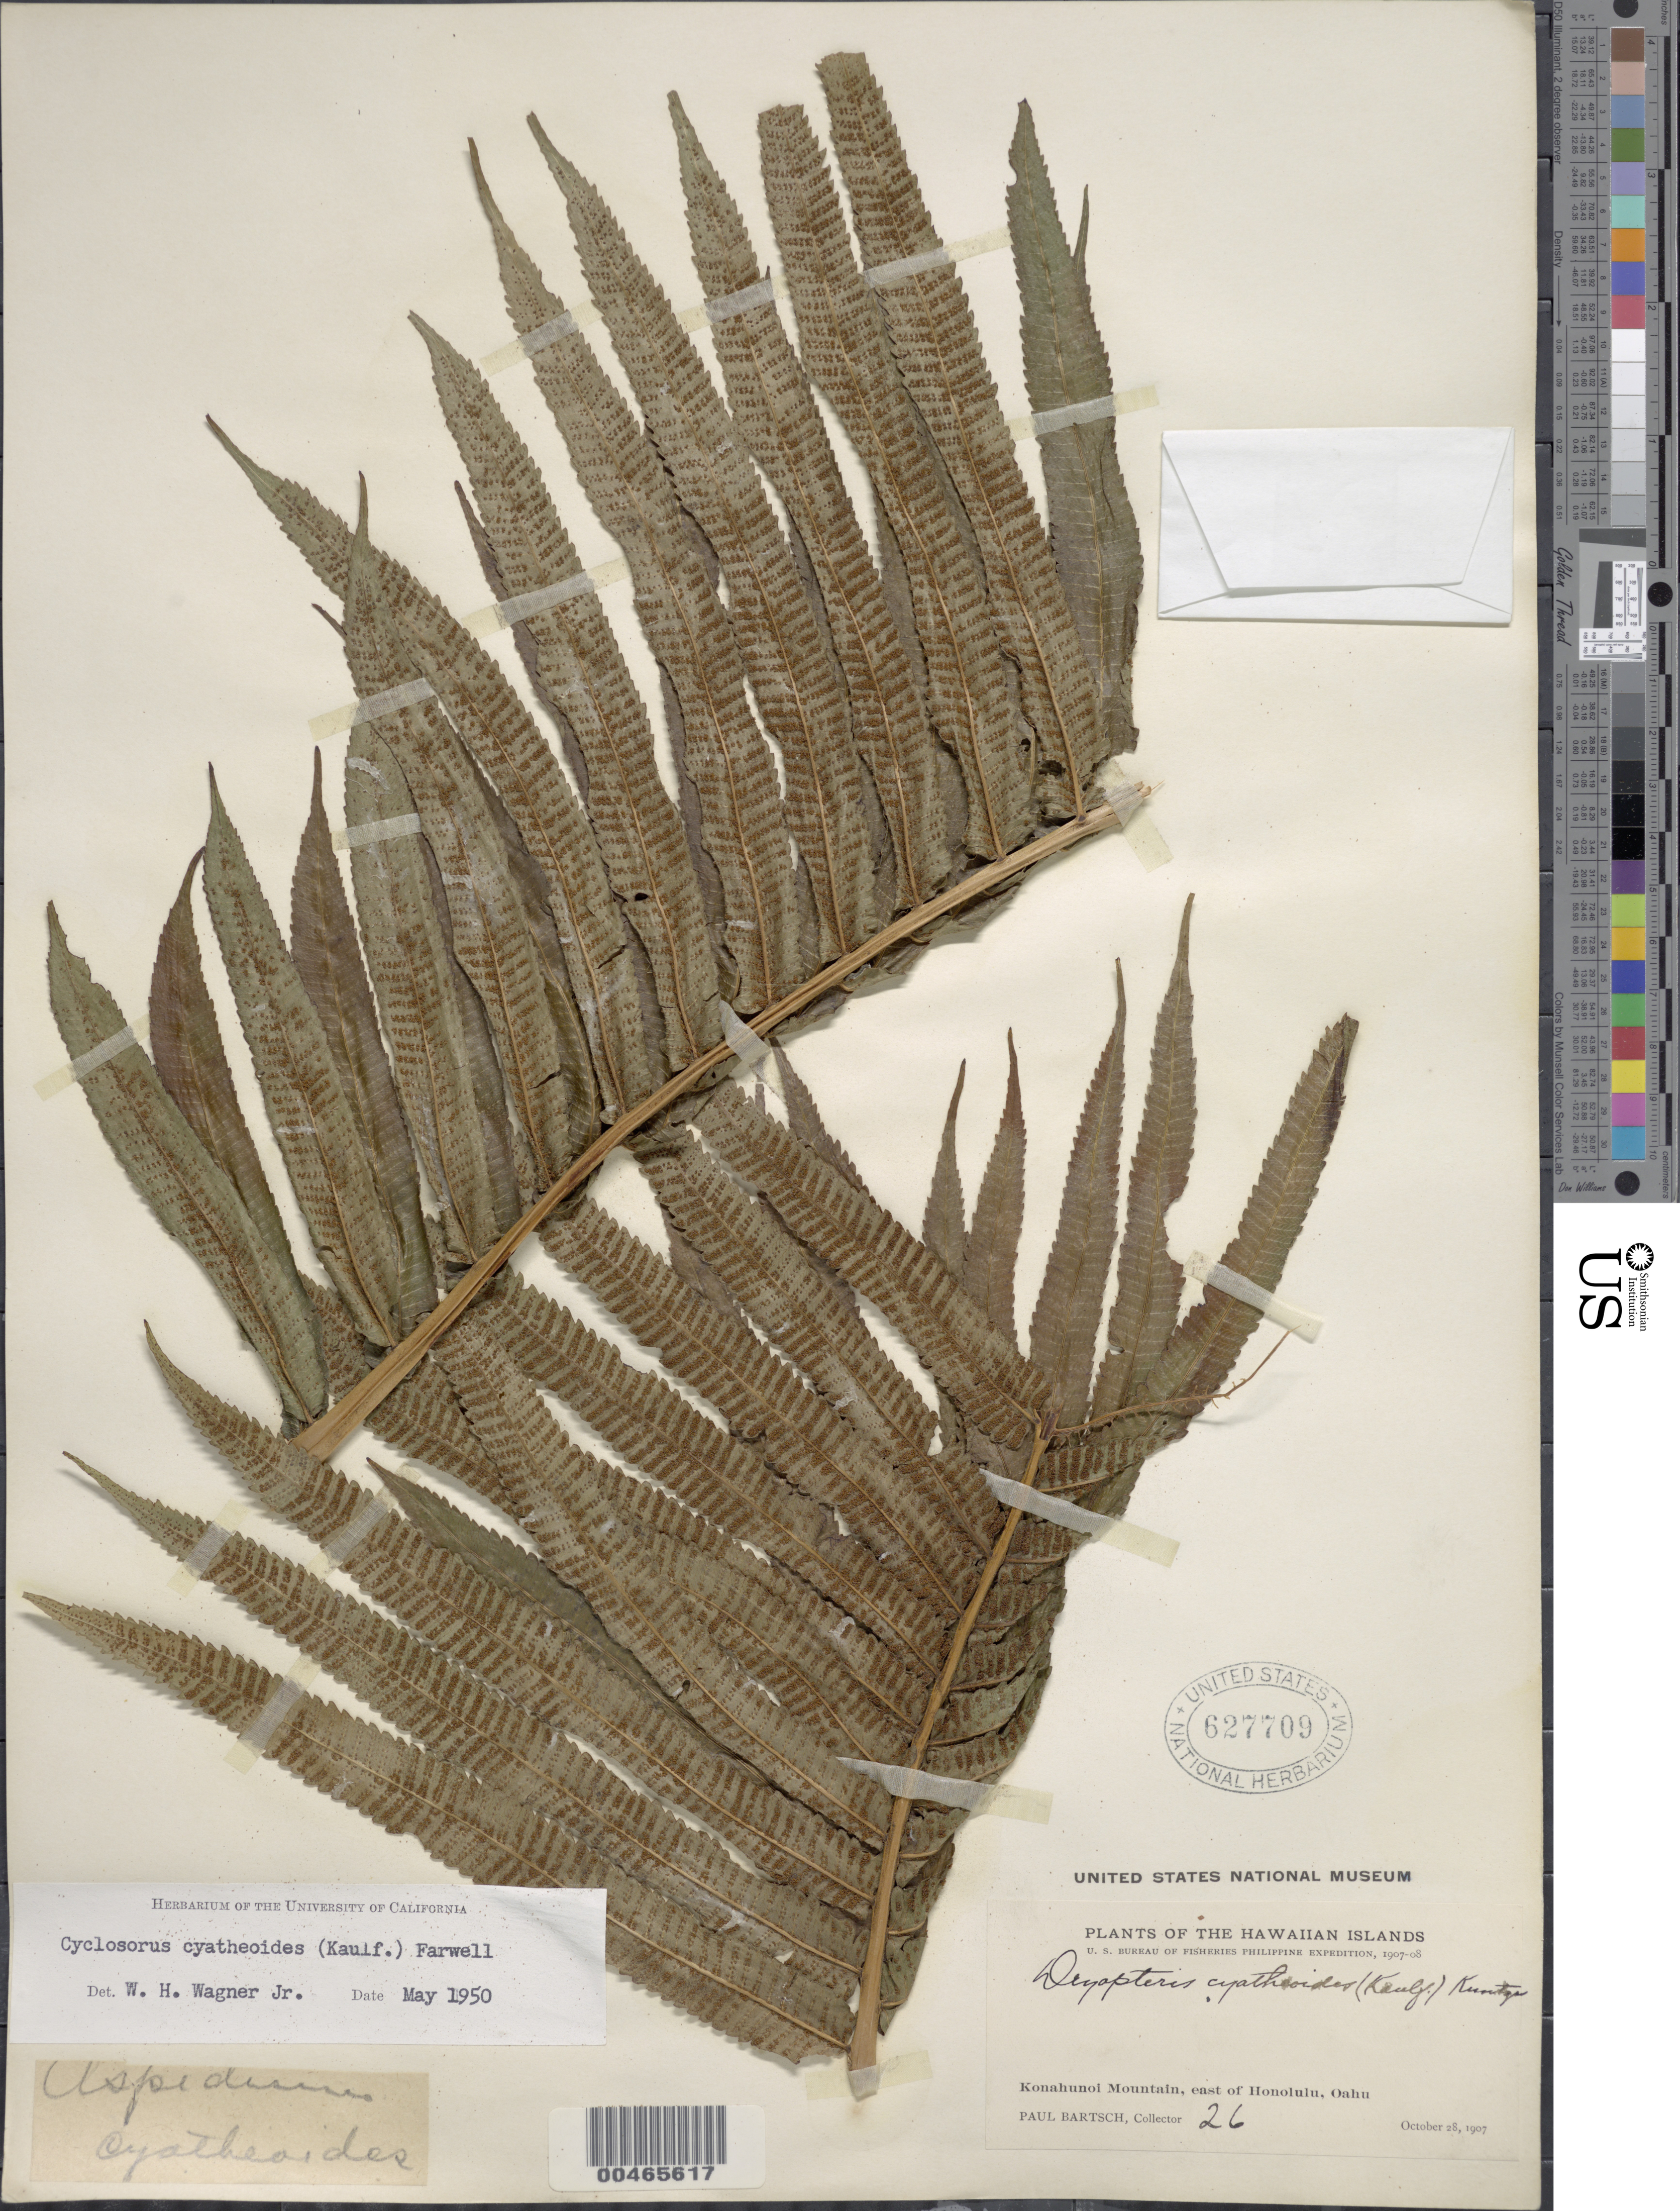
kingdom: Plantae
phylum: Tracheophyta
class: Polypodiopsida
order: Polypodiales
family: Thelypteridaceae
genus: Christella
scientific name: Christella cyatheoides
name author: (Kaulf.) Holttum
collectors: P. Bartsch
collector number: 26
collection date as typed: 28 Oct 1907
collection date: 1907-10-28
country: United States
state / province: Hawaii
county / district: Honolulu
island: Oahu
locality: Konahunoi Mt, E of Honolulu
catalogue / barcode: US 627709